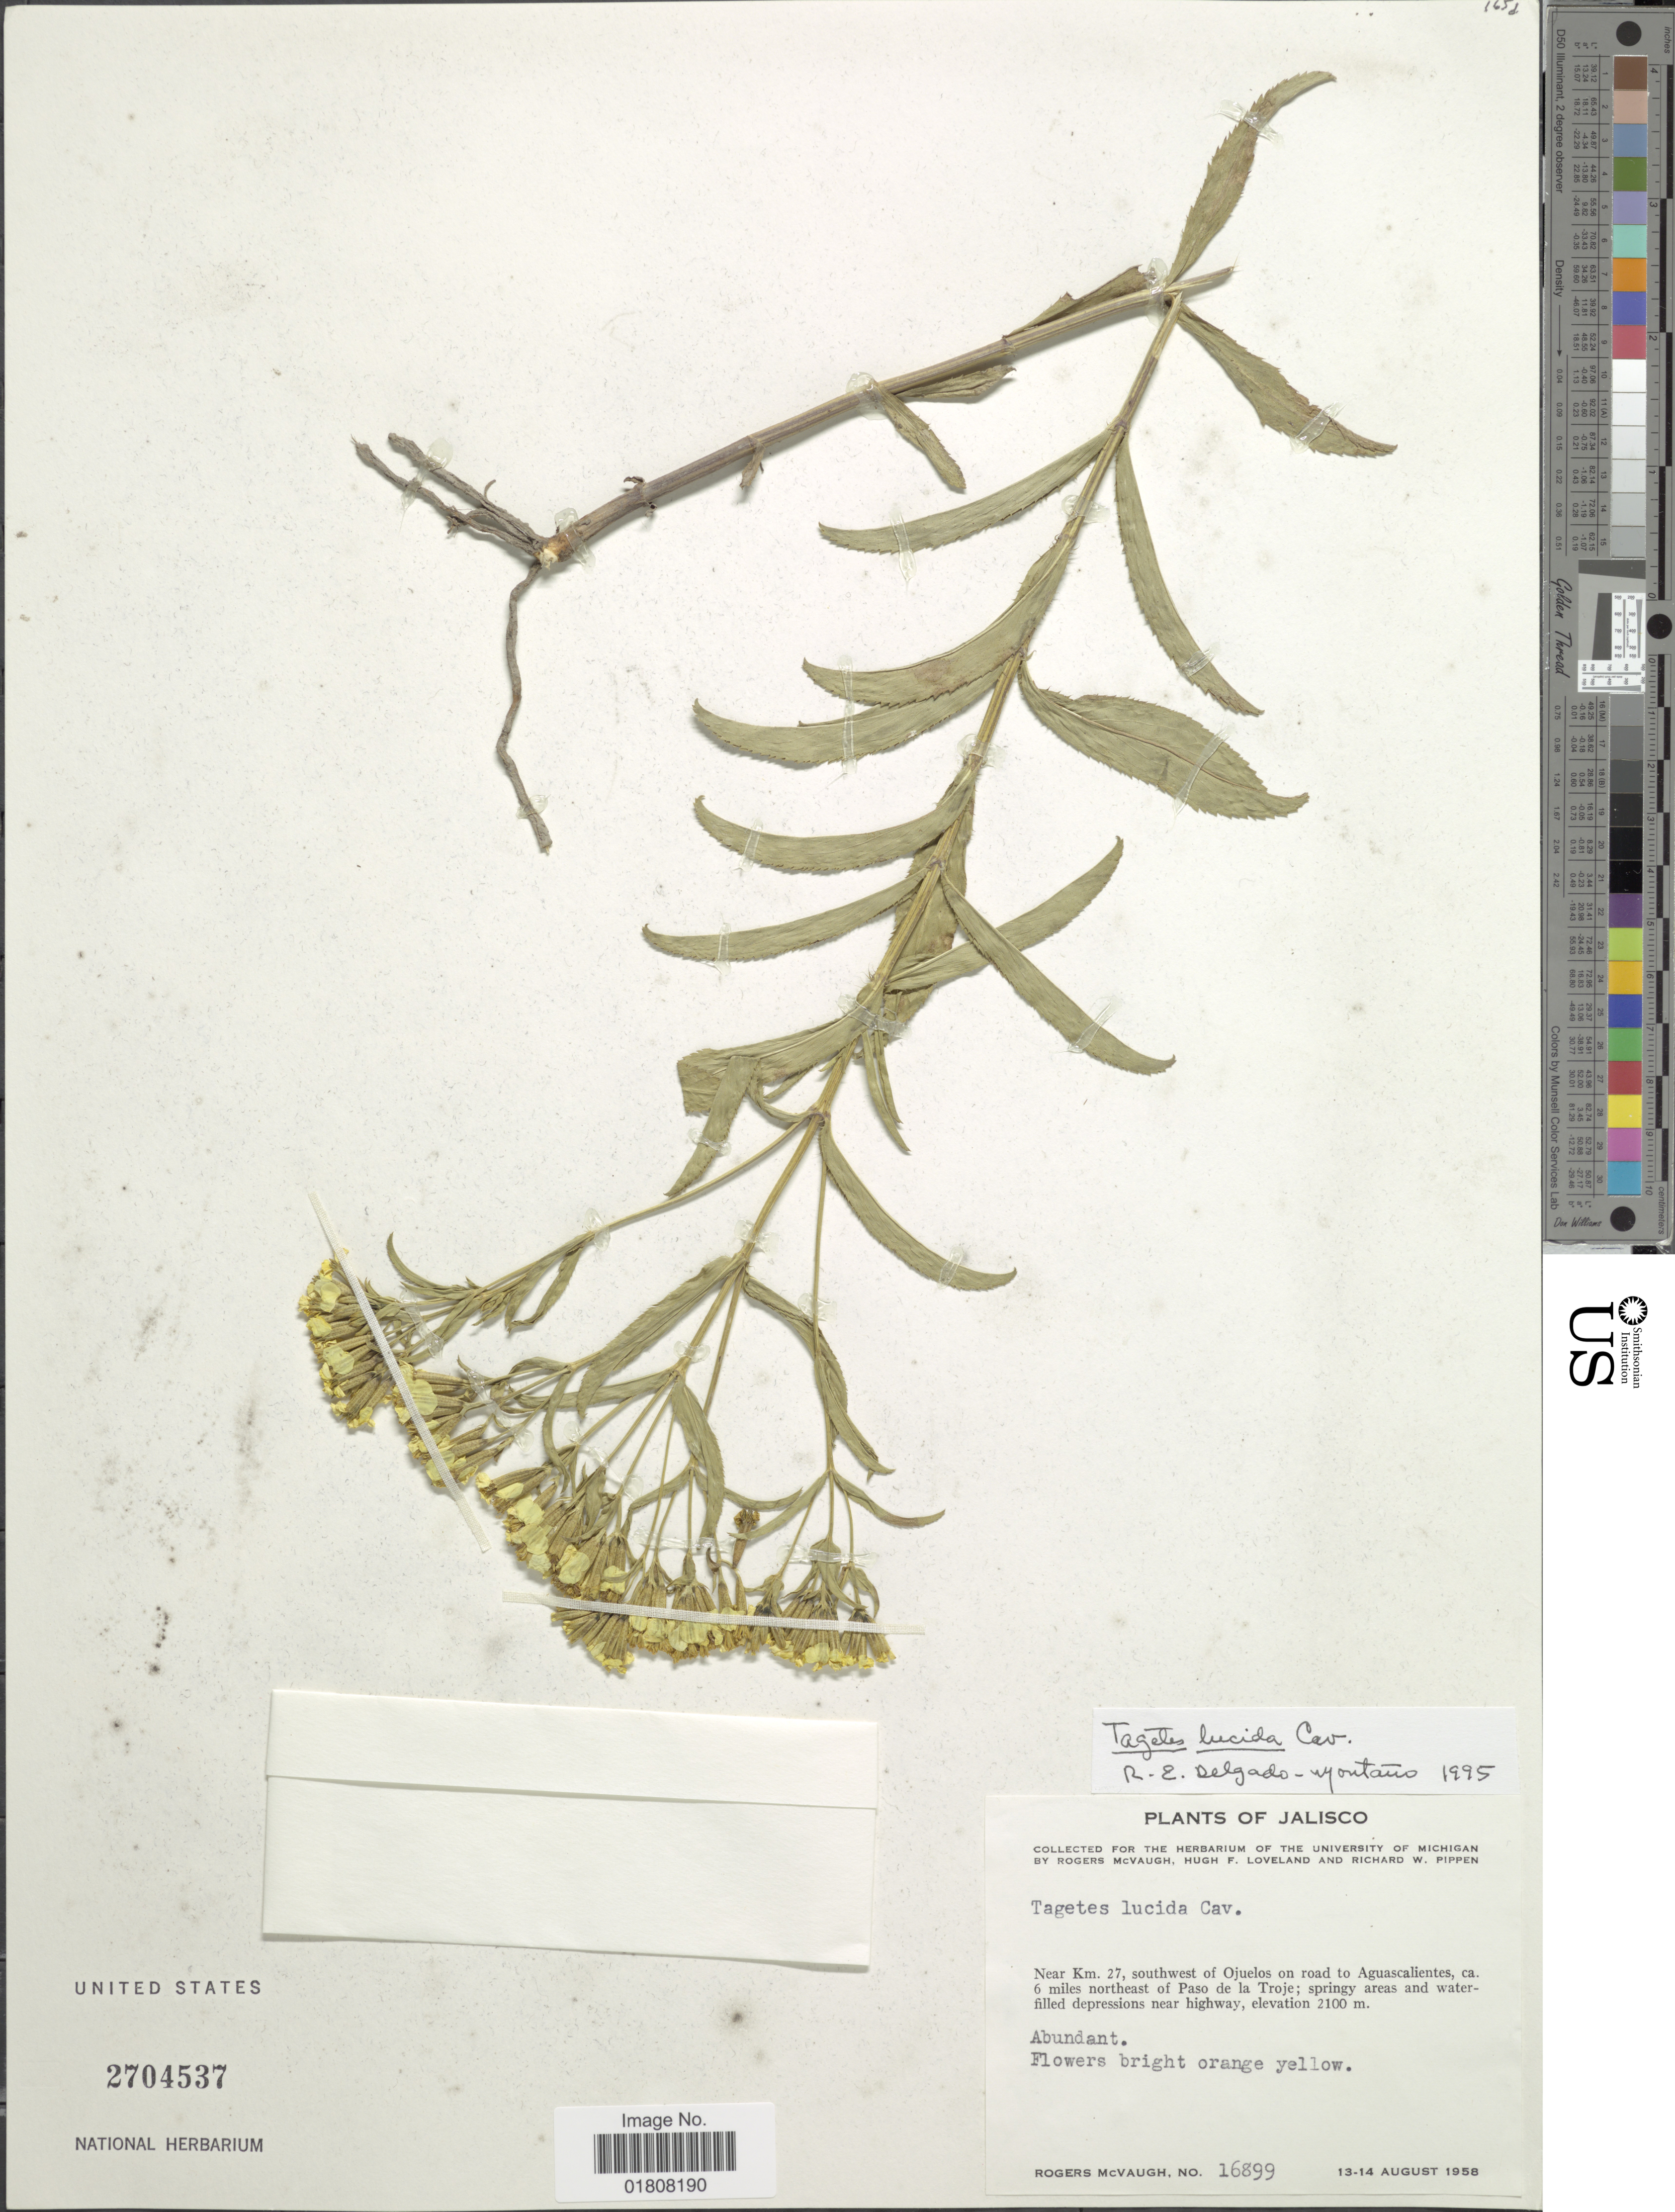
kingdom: Plantae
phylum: Tracheophyta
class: Magnoliopsida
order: Asterales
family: Asteraceae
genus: Tagetes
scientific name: Tagetes lucida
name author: Cav.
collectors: R. McVaugh, H. Loveland & R. W. Pippen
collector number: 16899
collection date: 1958-08-13/1958-08-14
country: Mexico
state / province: Jalisco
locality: Near km 27, southwest of Ojuelos on road to Aguascalientes, ca 6 miles northeast of Paso de la Troje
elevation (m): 2100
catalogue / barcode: US 2704537